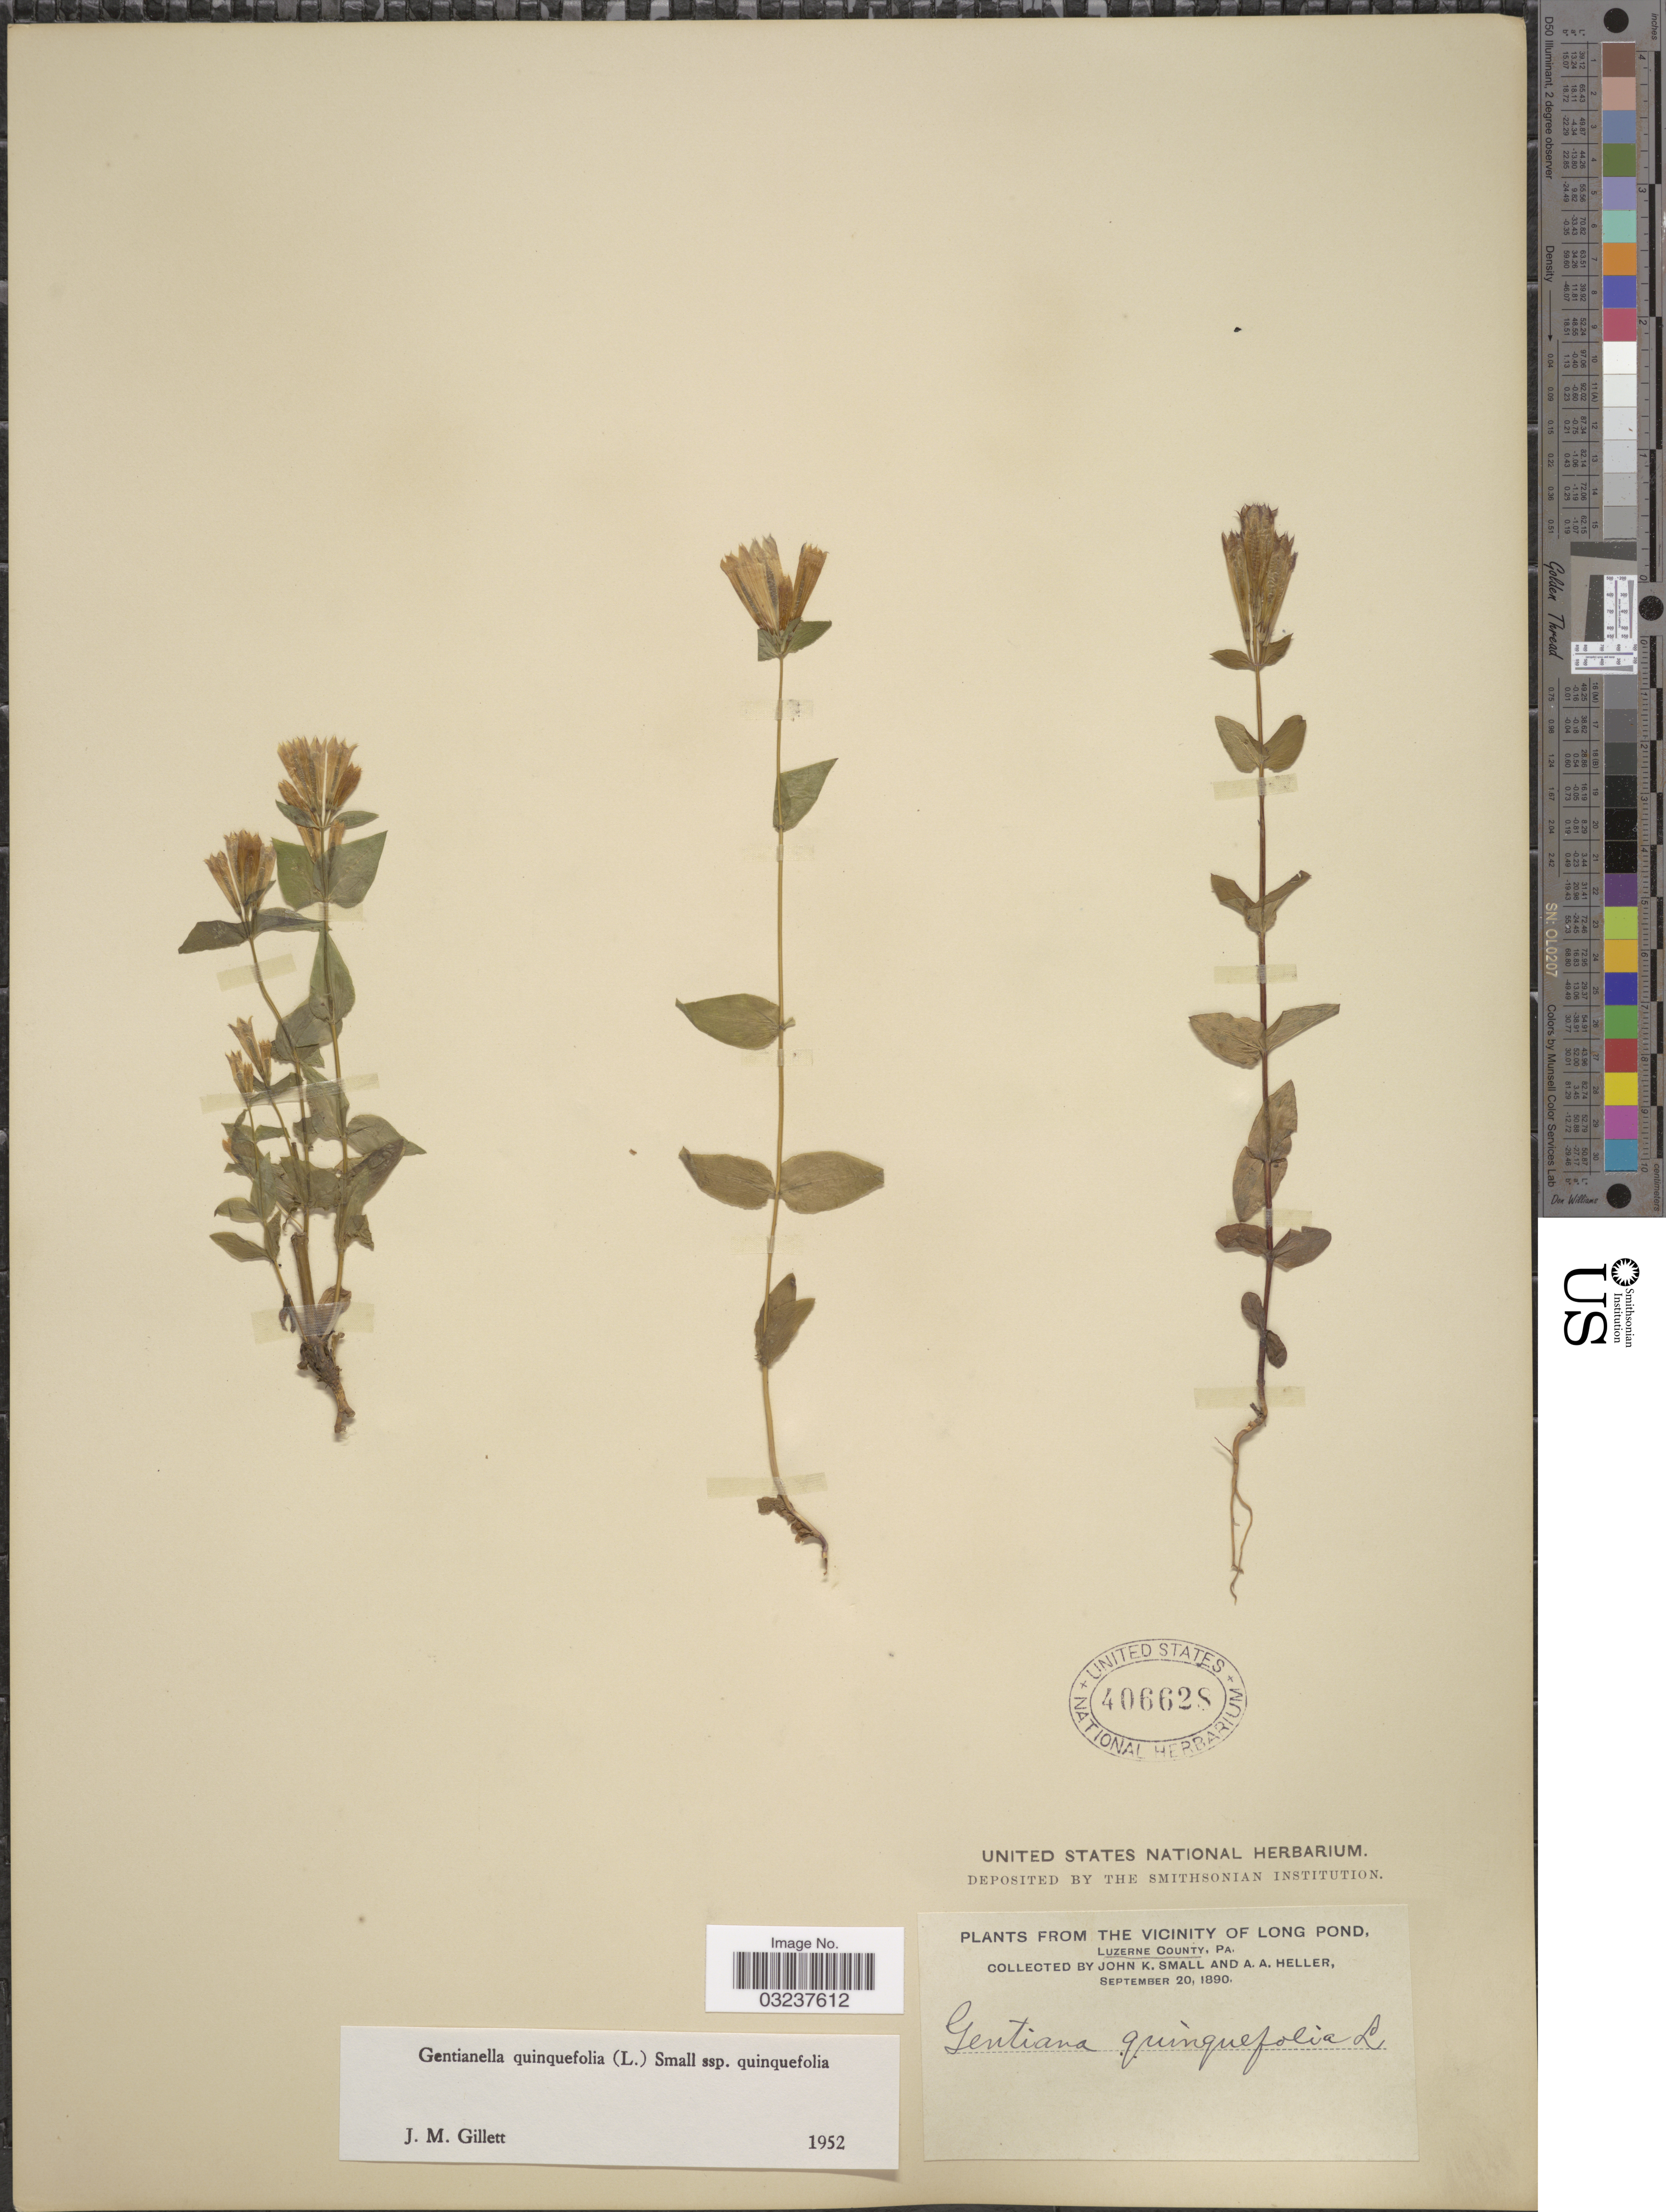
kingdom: Plantae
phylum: Tracheophyta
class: Magnoliopsida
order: Gentianales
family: Gentianaceae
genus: Gentianella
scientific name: Gentianella quinquefolia subsp. quinquefolia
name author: (L.) Small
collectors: J. K. Small & A. A. Heller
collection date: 1890-09-20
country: United States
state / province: Pennsylvania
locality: From the Vicinity of Long Pond, Luzerne County.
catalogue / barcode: US 406628